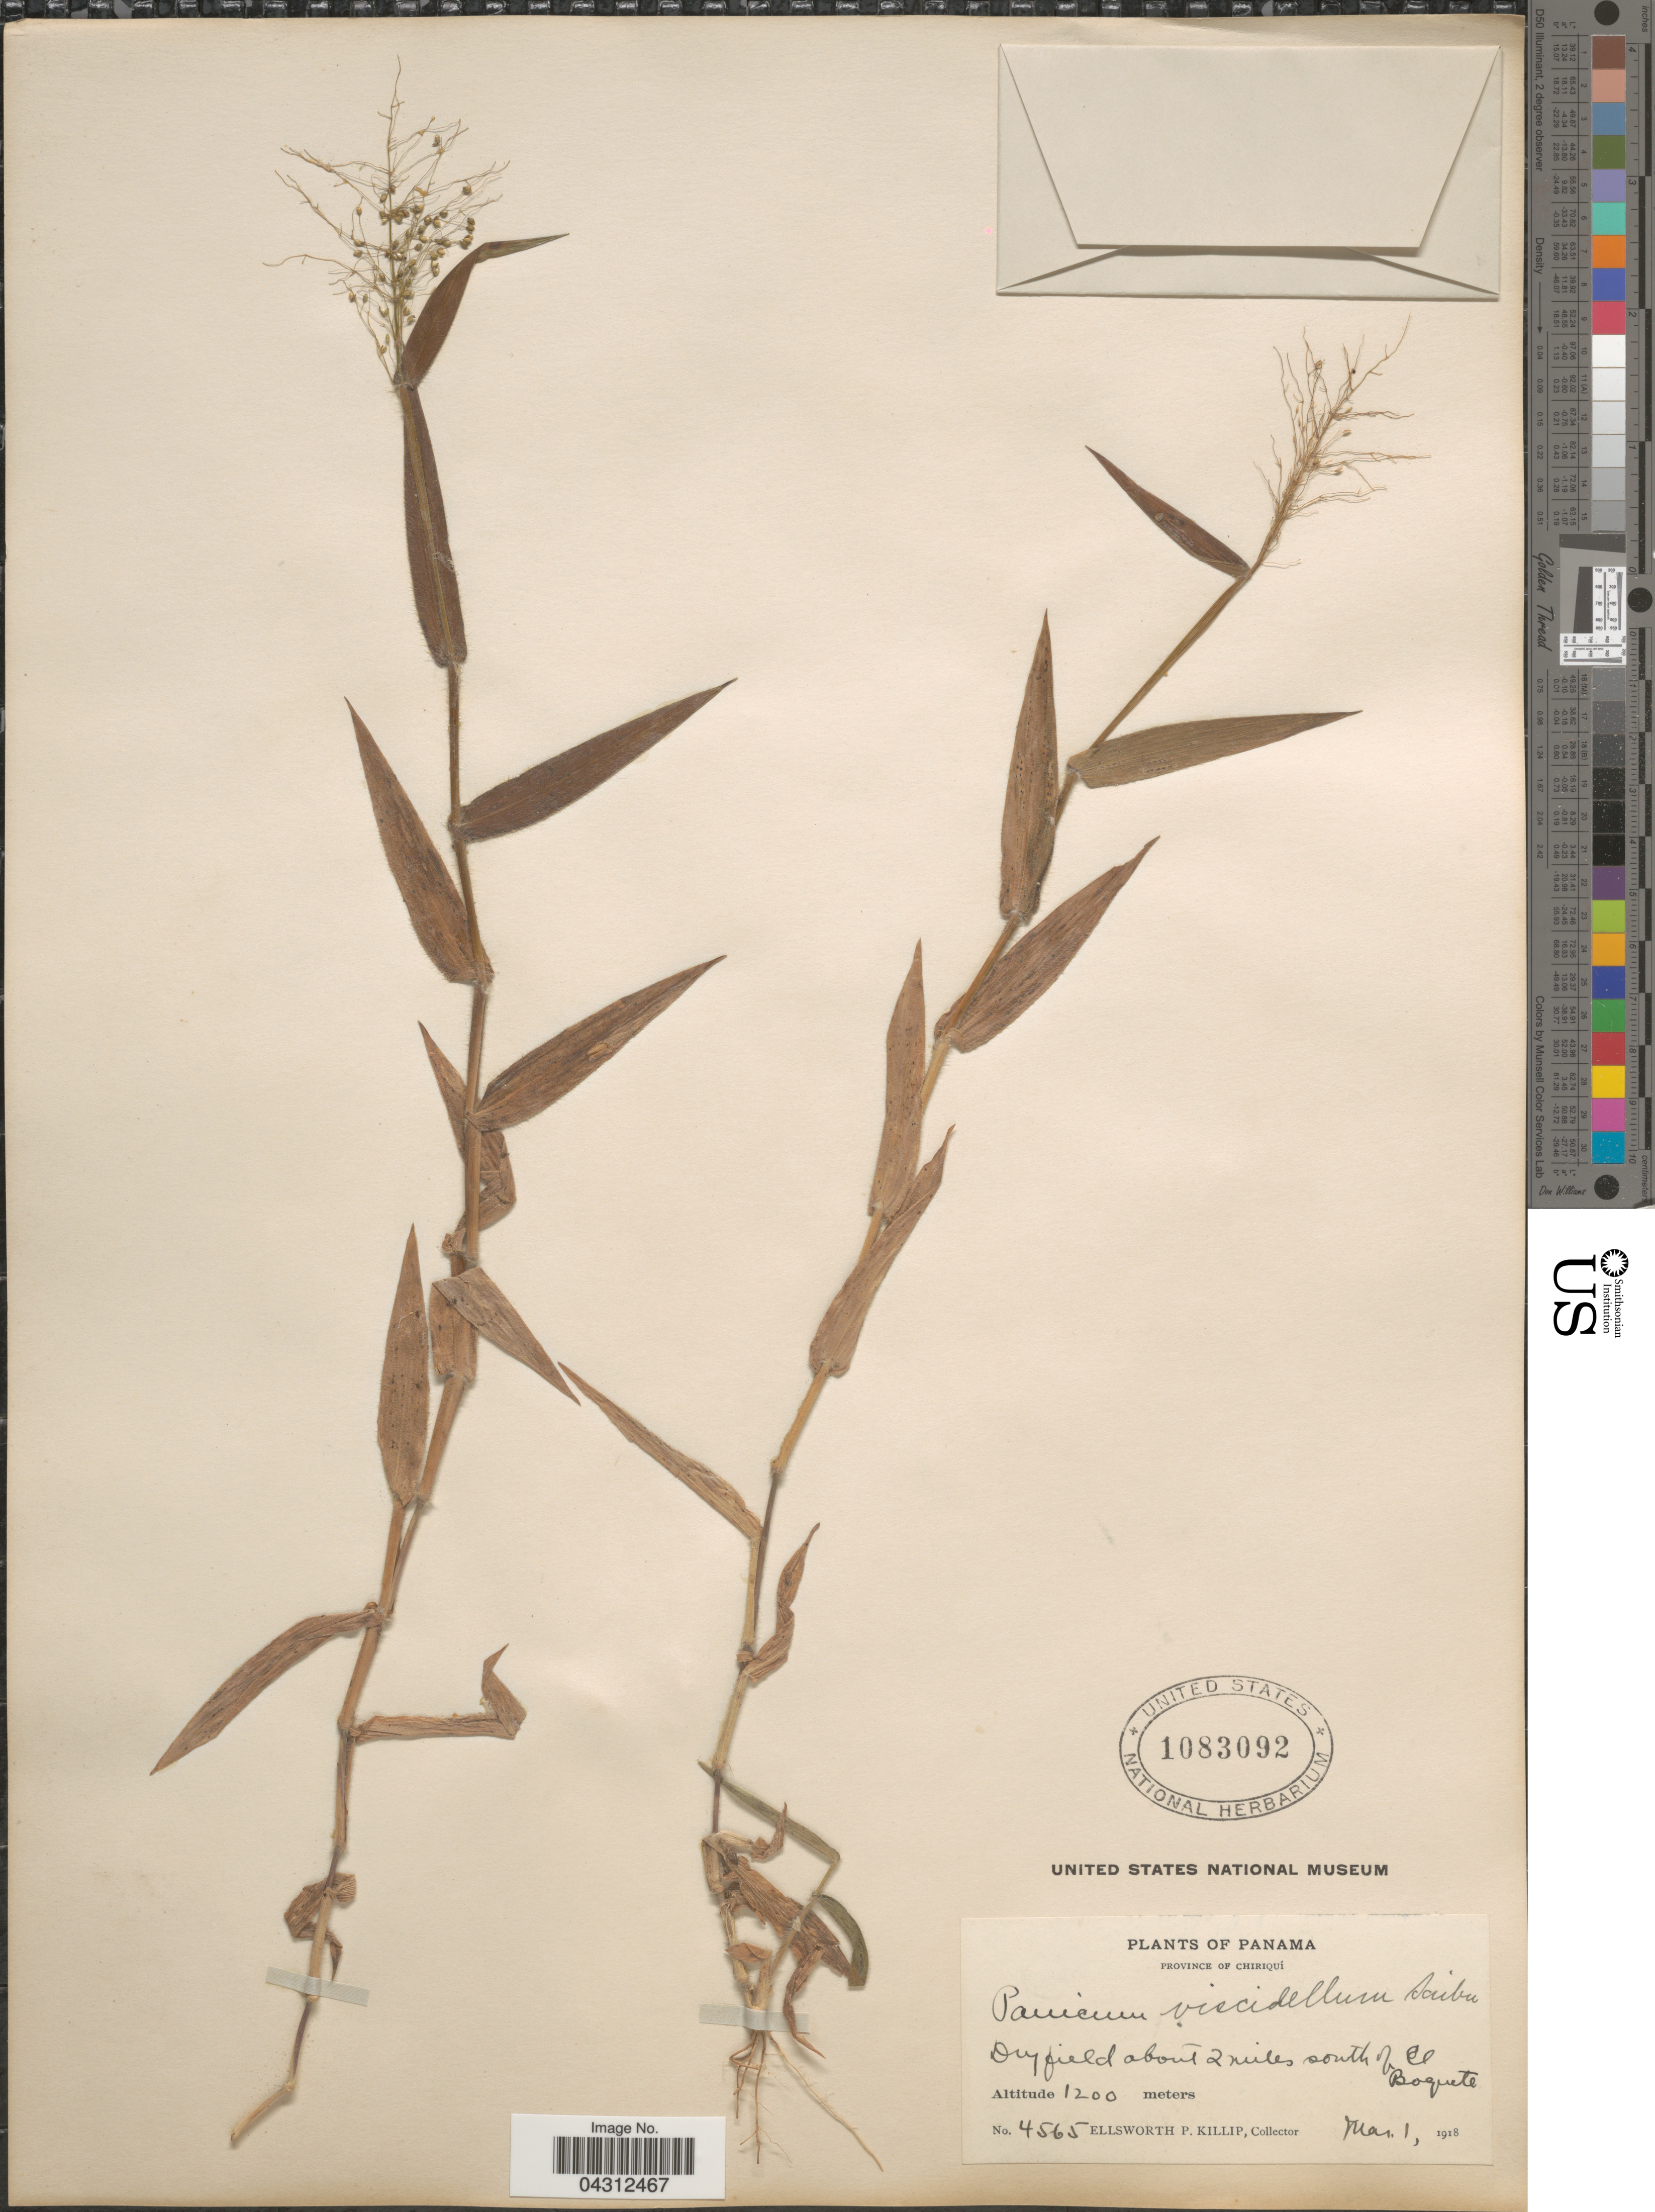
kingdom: Plantae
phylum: Tracheophyta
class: Liliopsida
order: Poales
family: Poaceae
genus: Dichanthelium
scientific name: Dichanthelium viscidellum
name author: (Scribn.) Gould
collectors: E. P. Killip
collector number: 4565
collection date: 1918-03-01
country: Panama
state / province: Chiriqui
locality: Dry field about 2 miles south of El Boquete.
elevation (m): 1200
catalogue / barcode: US 1083092